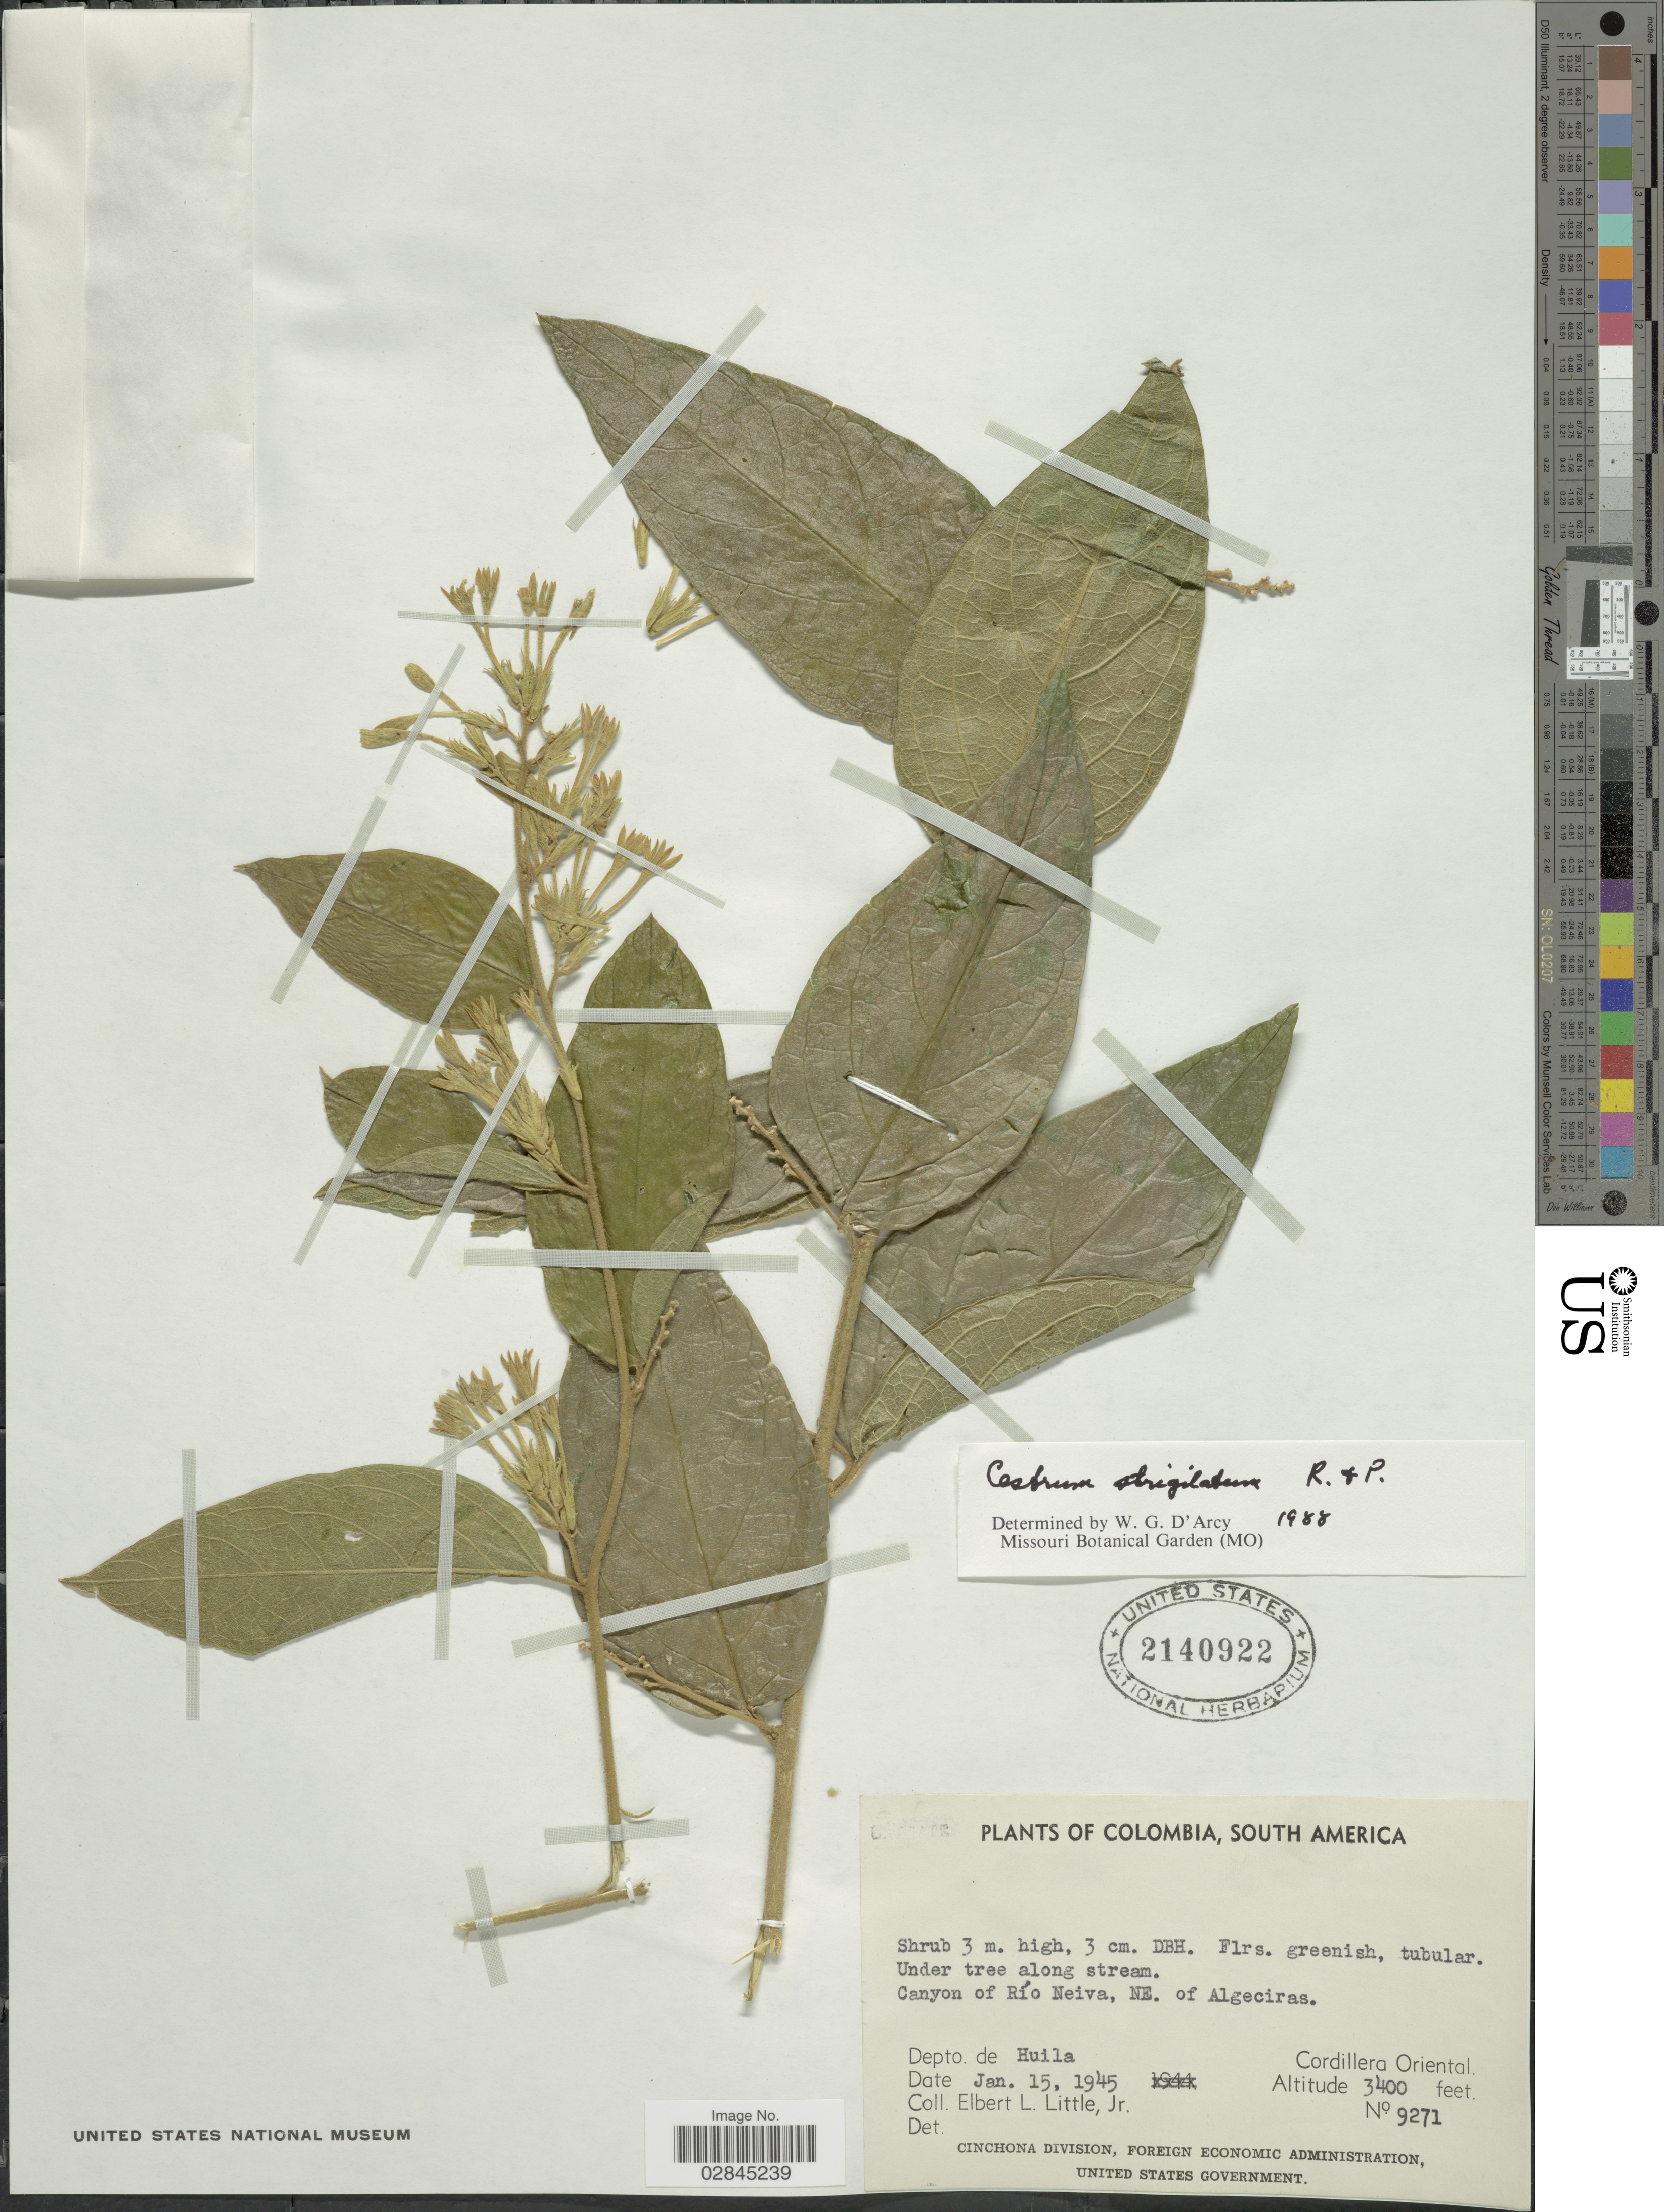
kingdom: Plantae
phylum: Tracheophyta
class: Magnoliopsida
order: Solanales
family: Solanaceae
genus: Cestrum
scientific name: Cestrum strigillatum var. calycinum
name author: Ruiz & Pav.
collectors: E. L. Little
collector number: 9271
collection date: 1945-01-15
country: Colombia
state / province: Huila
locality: Canyon of Río Neiva, NE. of Algeciras. Depto. de Huila. Cordillera Oriental.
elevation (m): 1036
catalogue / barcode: US 2140922